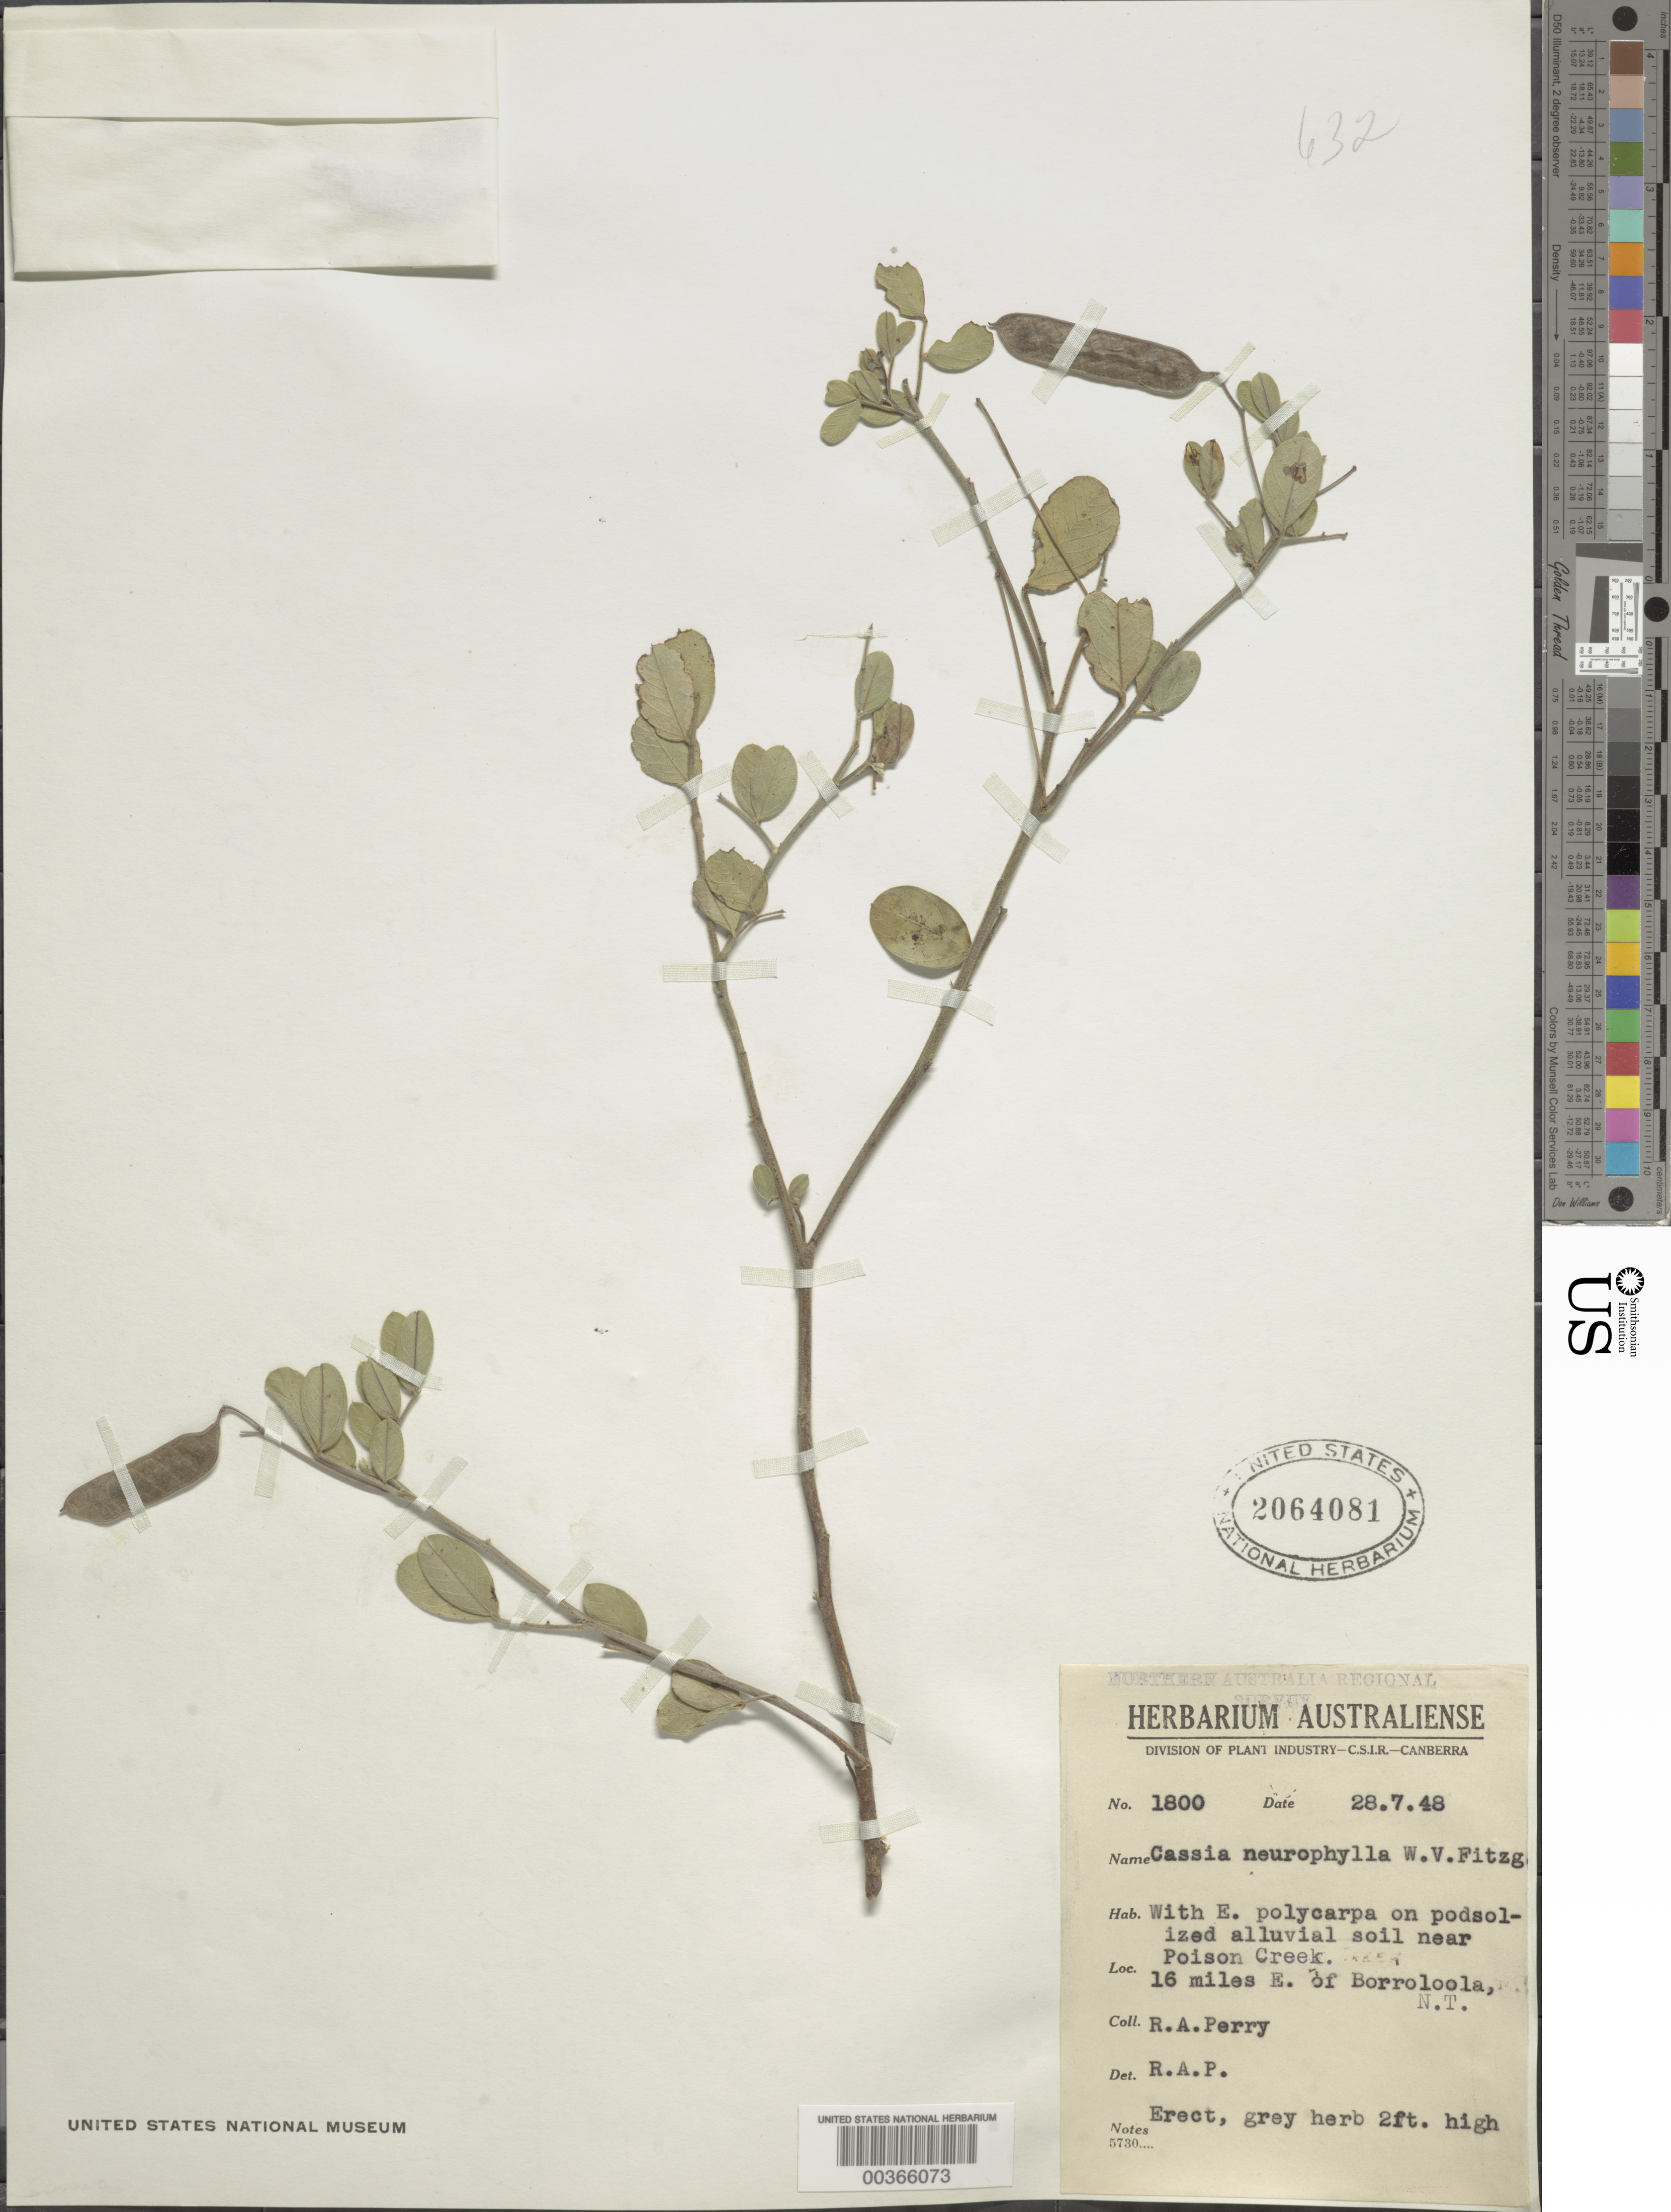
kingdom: Plantae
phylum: Tracheophyta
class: Magnoliopsida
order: Fabales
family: Fabaceae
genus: Senna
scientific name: Senna goniodes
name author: (A. Cunn. ex Benth.) Randell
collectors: Perry, R. A.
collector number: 1800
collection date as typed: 28 Jul 1948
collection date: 1948-07-28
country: Australia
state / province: Northern Territory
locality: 16 mi e of borroloola; near poison creek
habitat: On podsolized alluvial soil near creek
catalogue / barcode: US 2064081